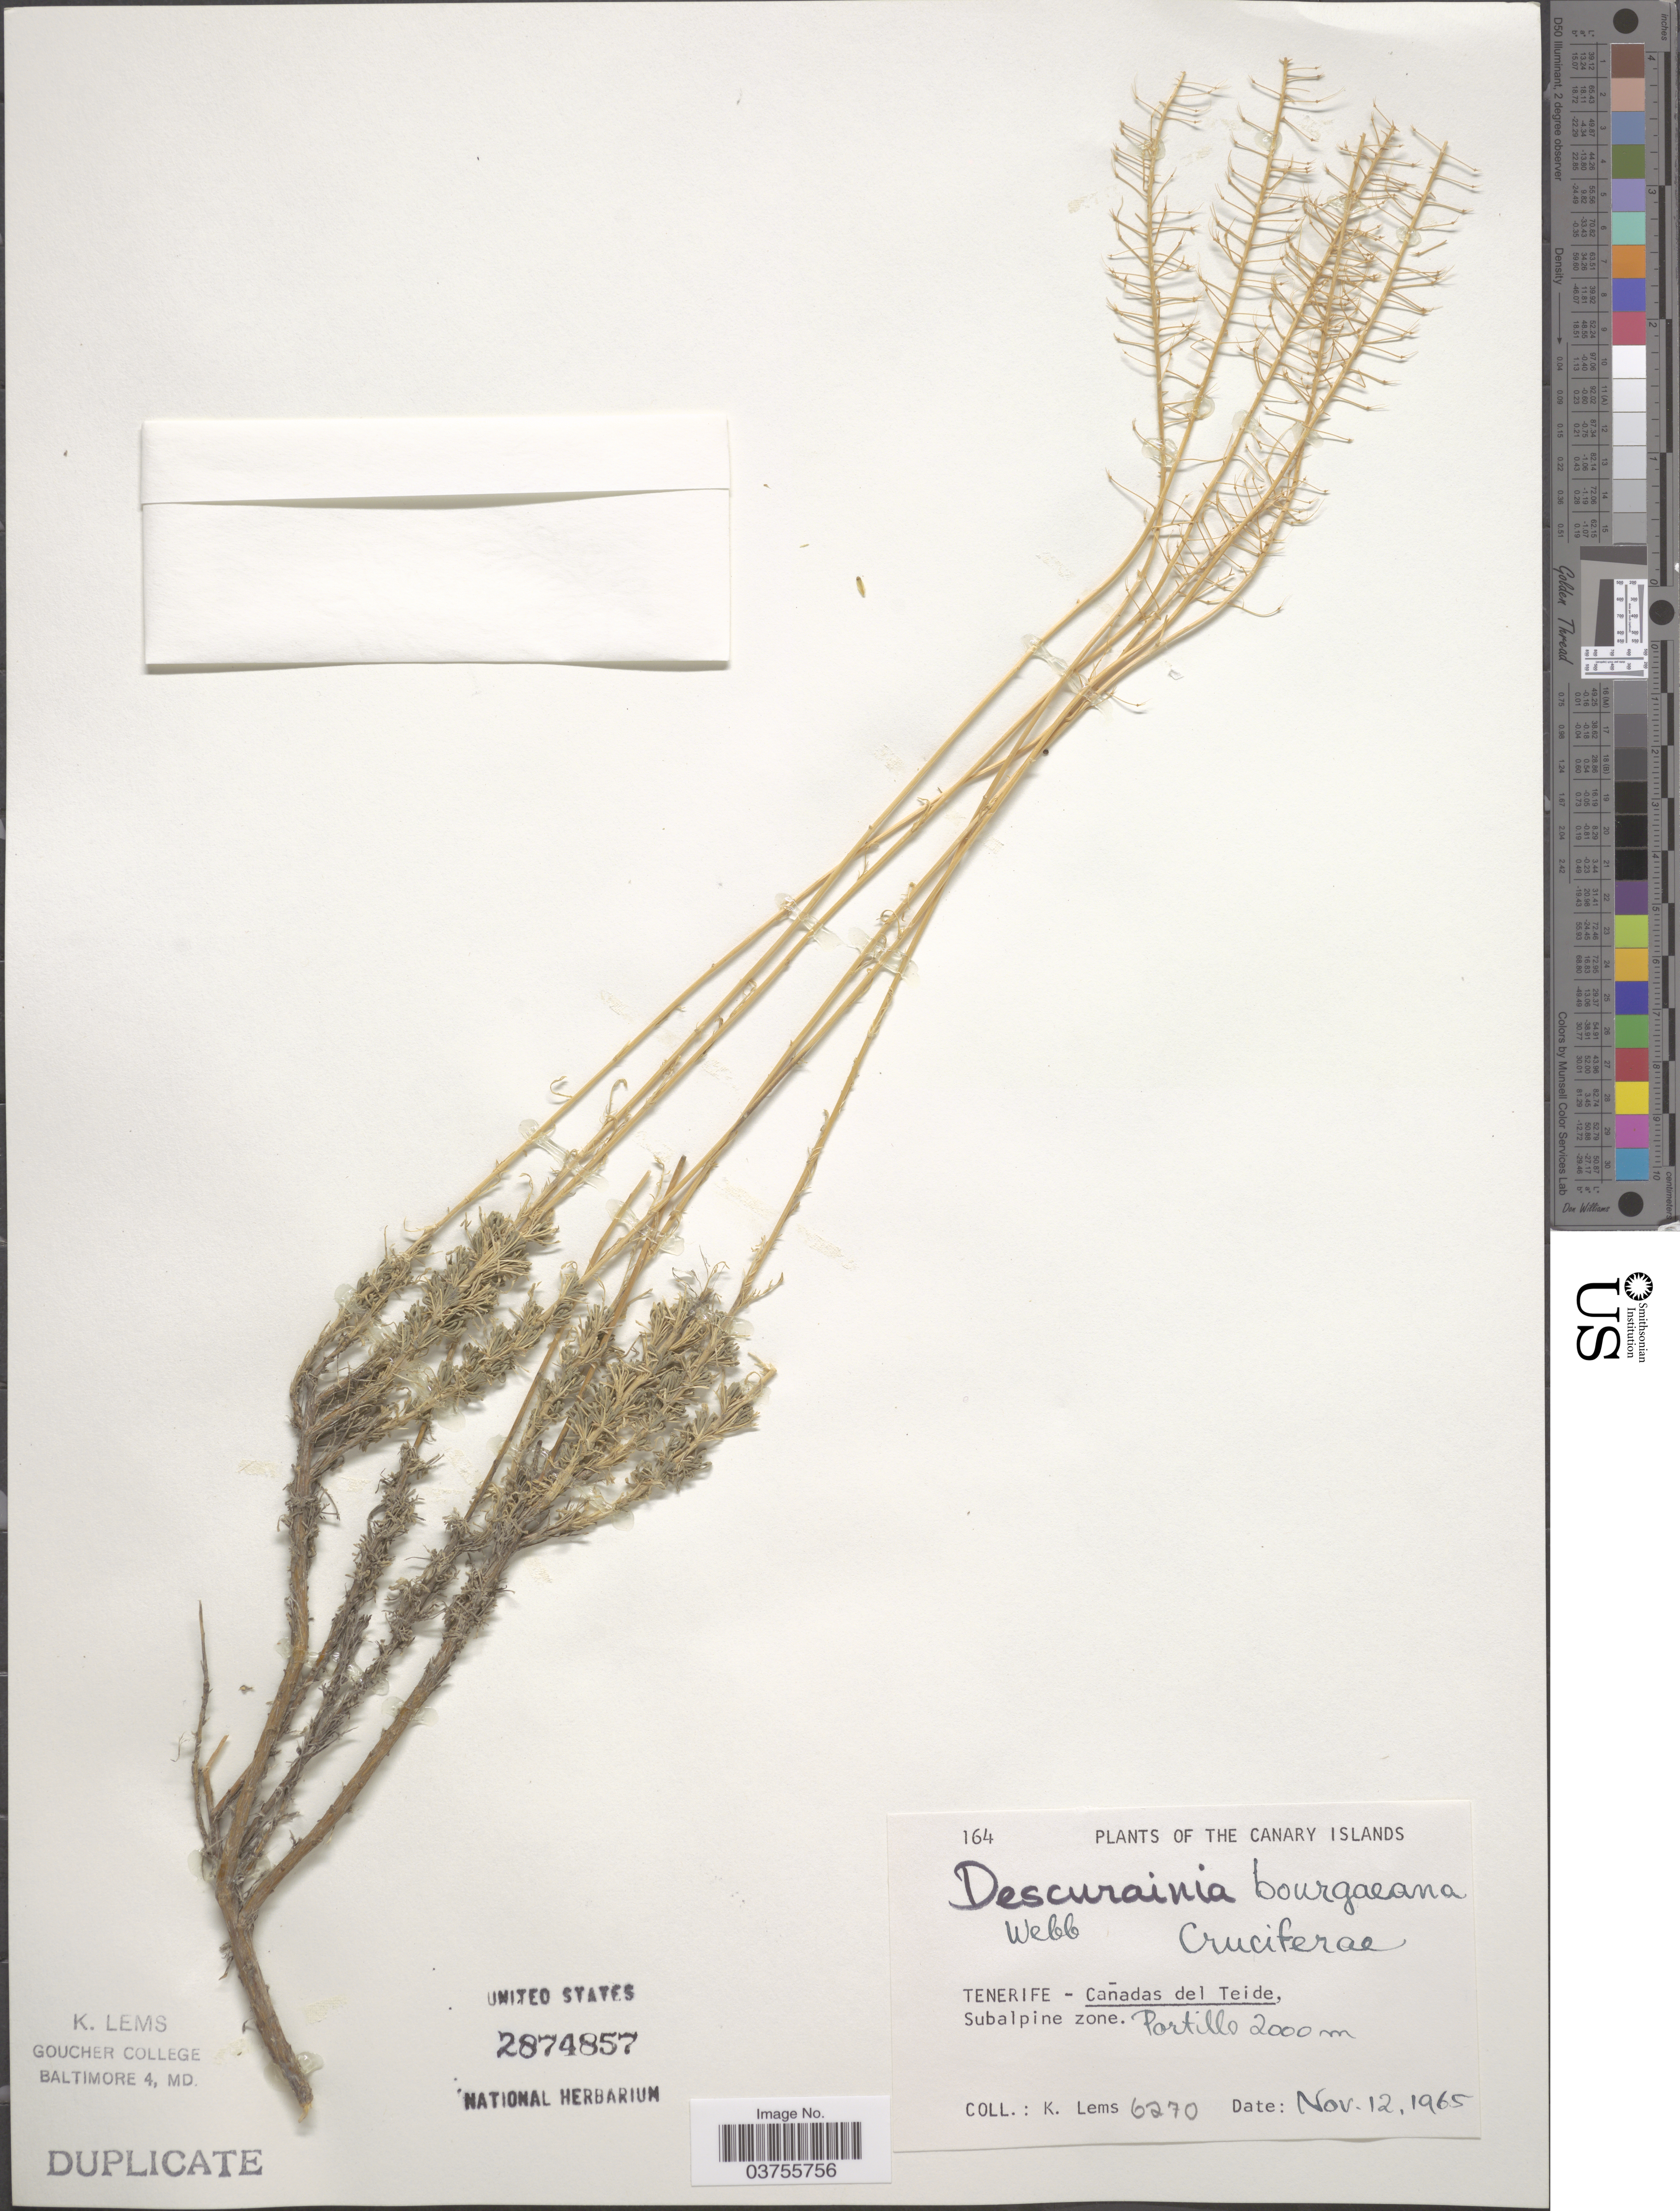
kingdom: Plantae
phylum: Tracheophyta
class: Magnoliopsida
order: Brassicales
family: Brassicaceae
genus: Descurainia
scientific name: Descurainia bourgaeana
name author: (E. Fourn.) Webb ex O.E. Schulz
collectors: K. Lems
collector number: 6270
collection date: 1965-12-12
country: Spain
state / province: Canarias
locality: The Canary Islands. Cañadas del Teide. Portillo.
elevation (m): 2000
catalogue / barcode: US 2874857